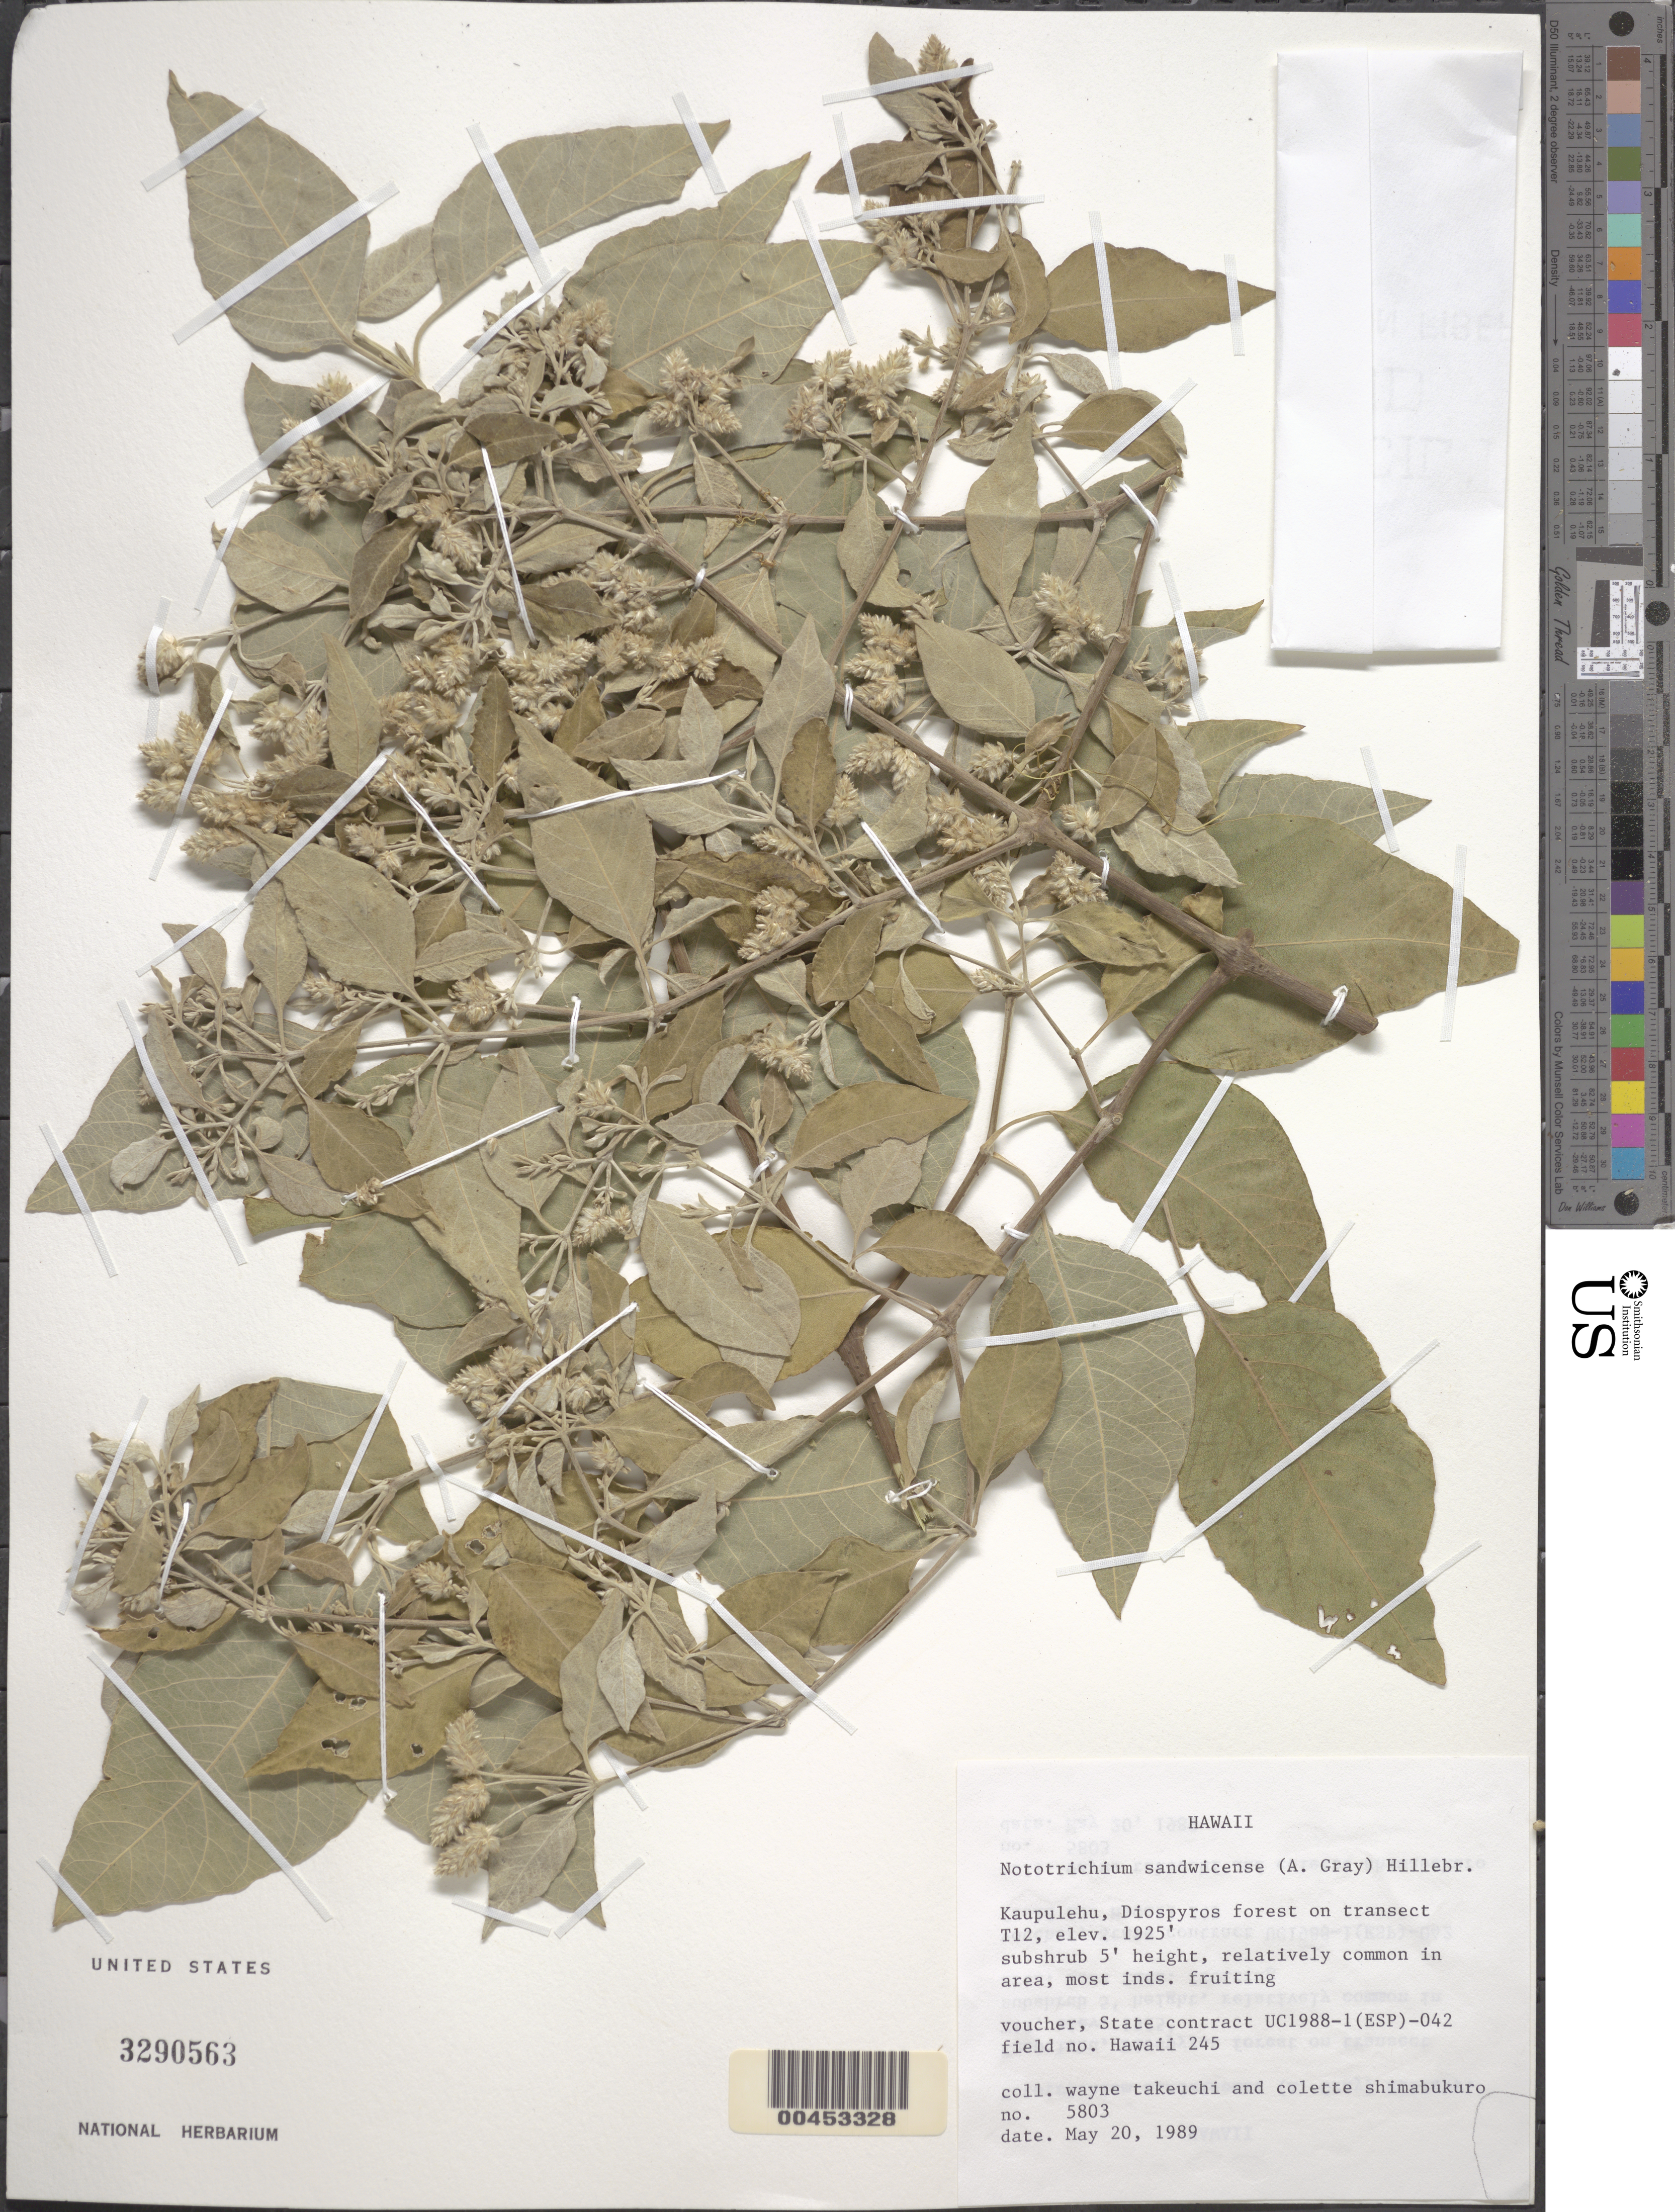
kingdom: Plantae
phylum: Tracheophyta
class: Magnoliopsida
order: Caryophyllales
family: Amaranthaceae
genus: Achyranthes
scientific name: Achyranthes sandwicensis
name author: (A. Gray) Di Vincenzo et al.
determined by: Wagner, W. L., (BOT), Smithsonian Institution - National Museum of Natural History (UNITED STATES)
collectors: W. N. Takeuchi & C. Shimabukuro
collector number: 5803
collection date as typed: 20 May 1989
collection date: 1989-05-20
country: United States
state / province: Hawaii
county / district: Hawaii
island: Hawaii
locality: Kaupulehu, on transect T12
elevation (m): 587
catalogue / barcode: US 3290563